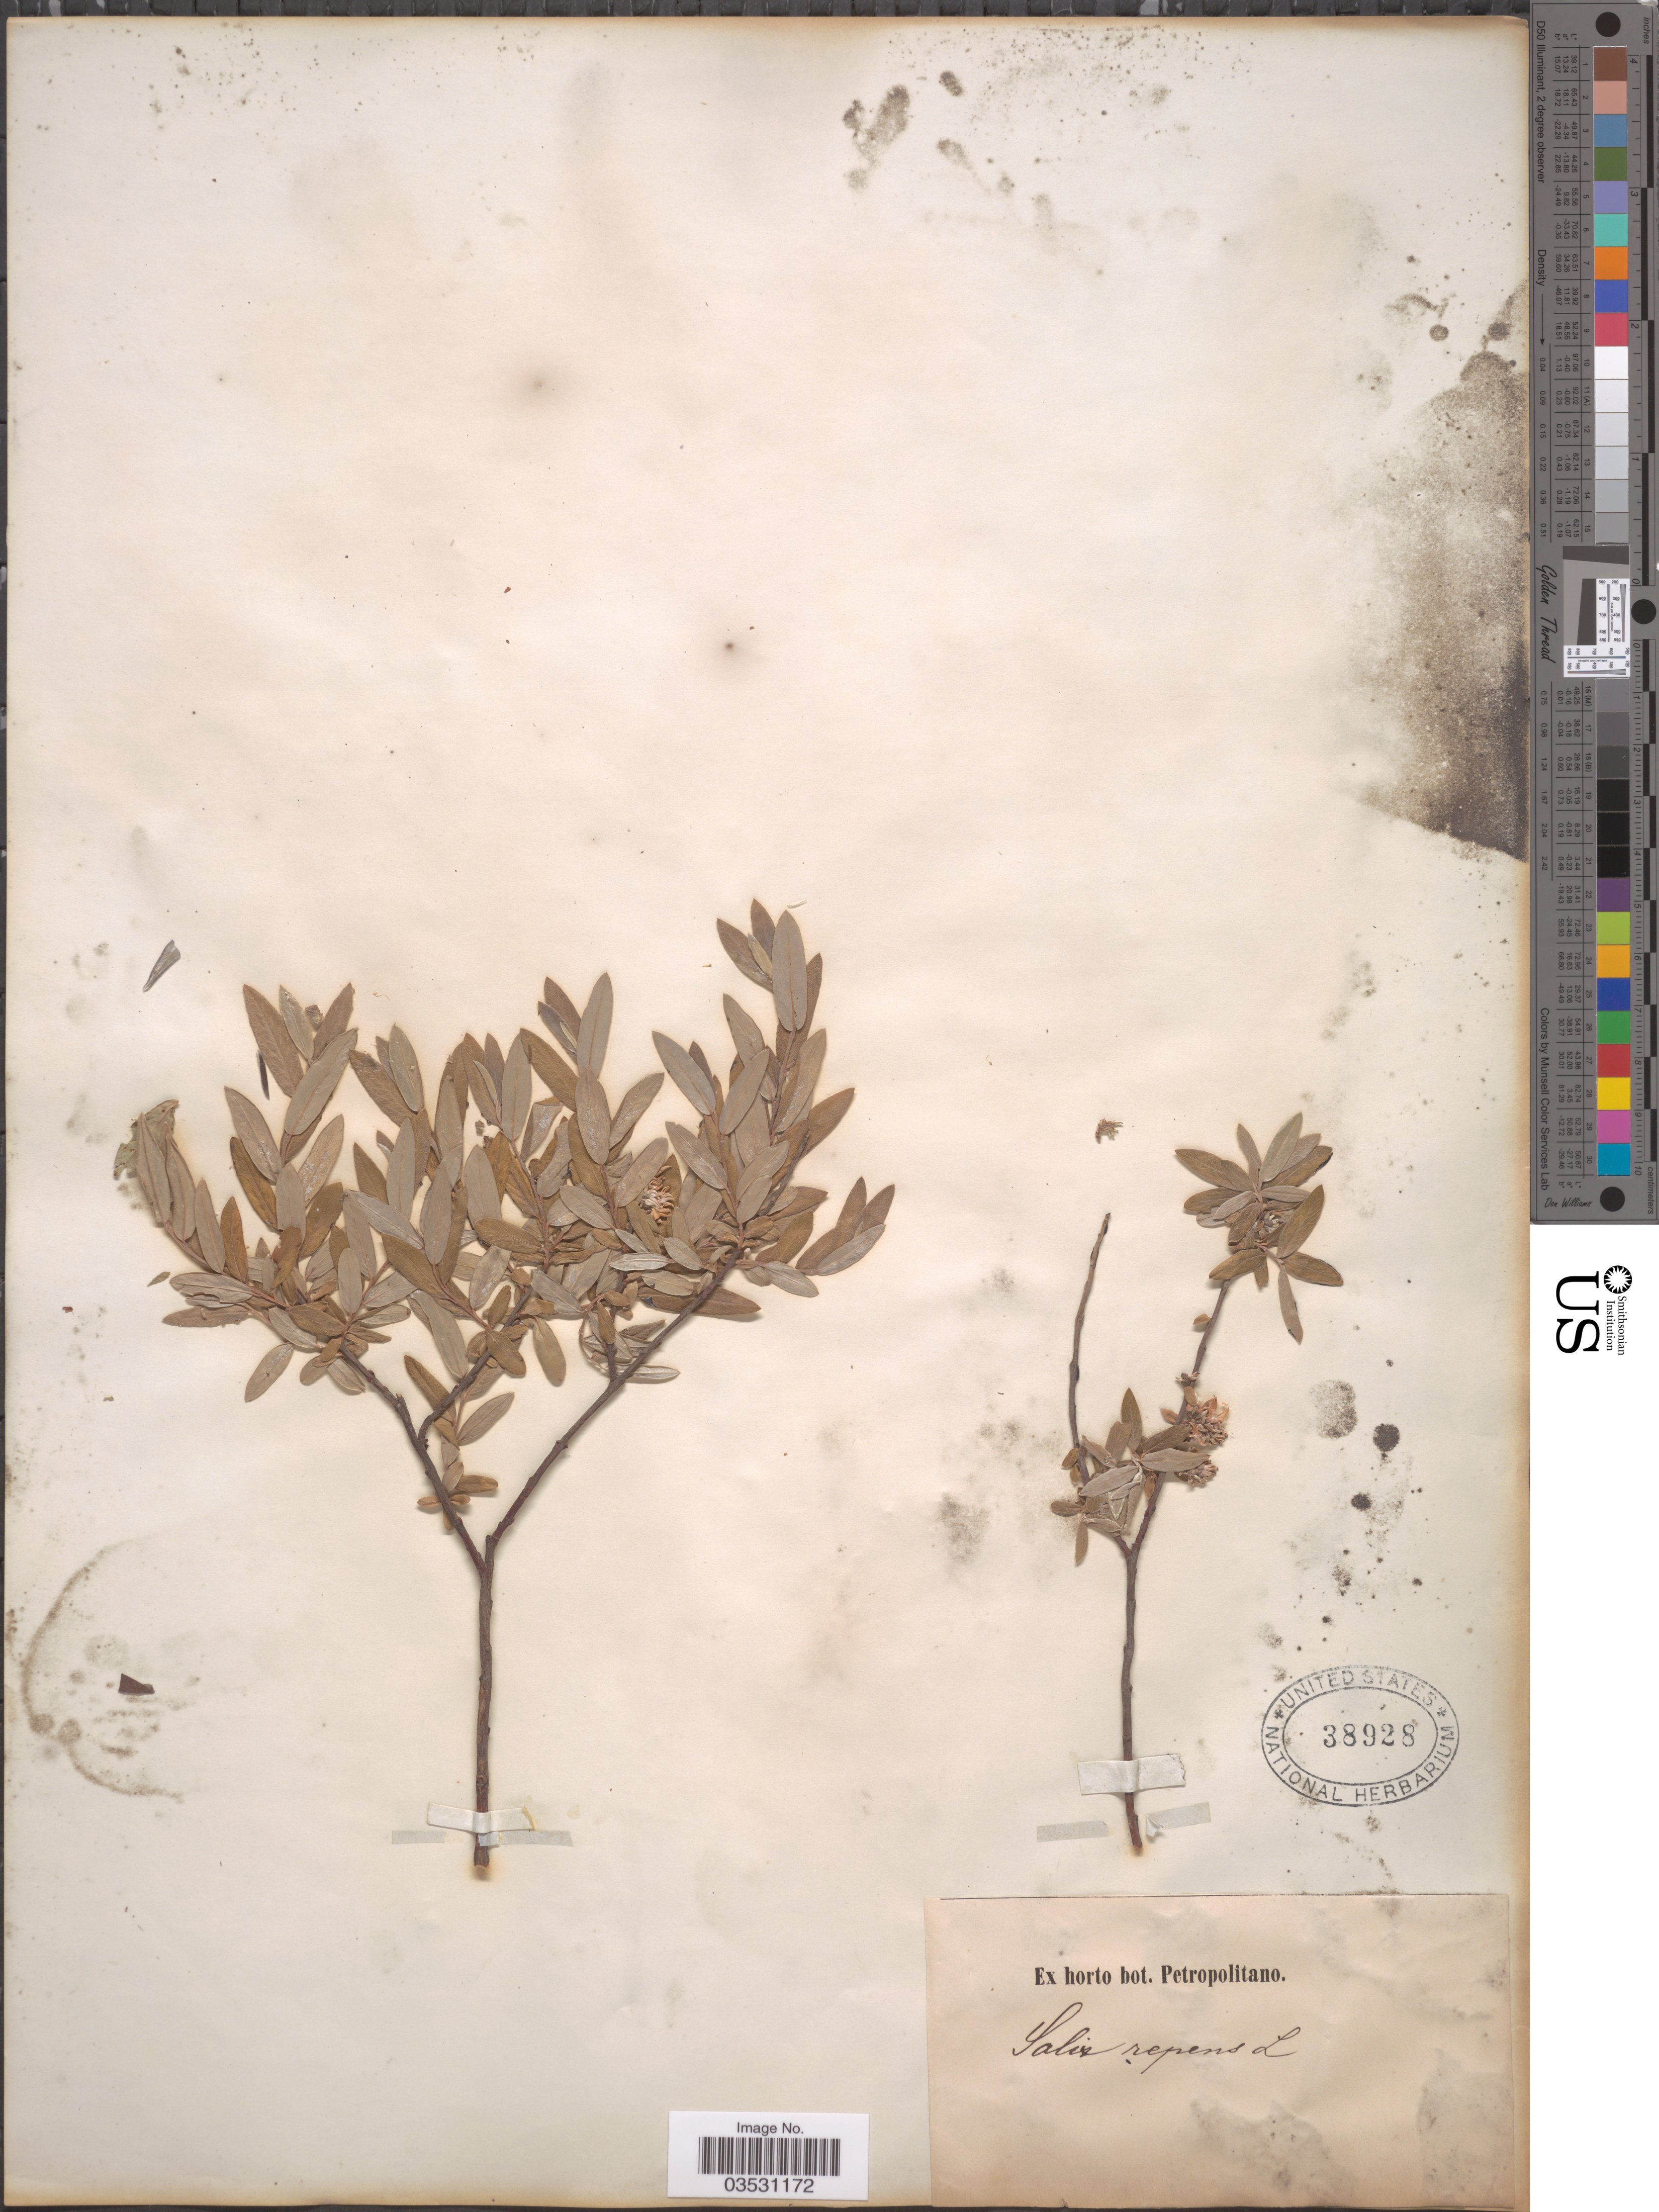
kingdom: Plantae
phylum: Tracheophyta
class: Magnoliopsida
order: Malpighiales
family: Salicaceae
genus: Salix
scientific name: Salix repens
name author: L.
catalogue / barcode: US 38928